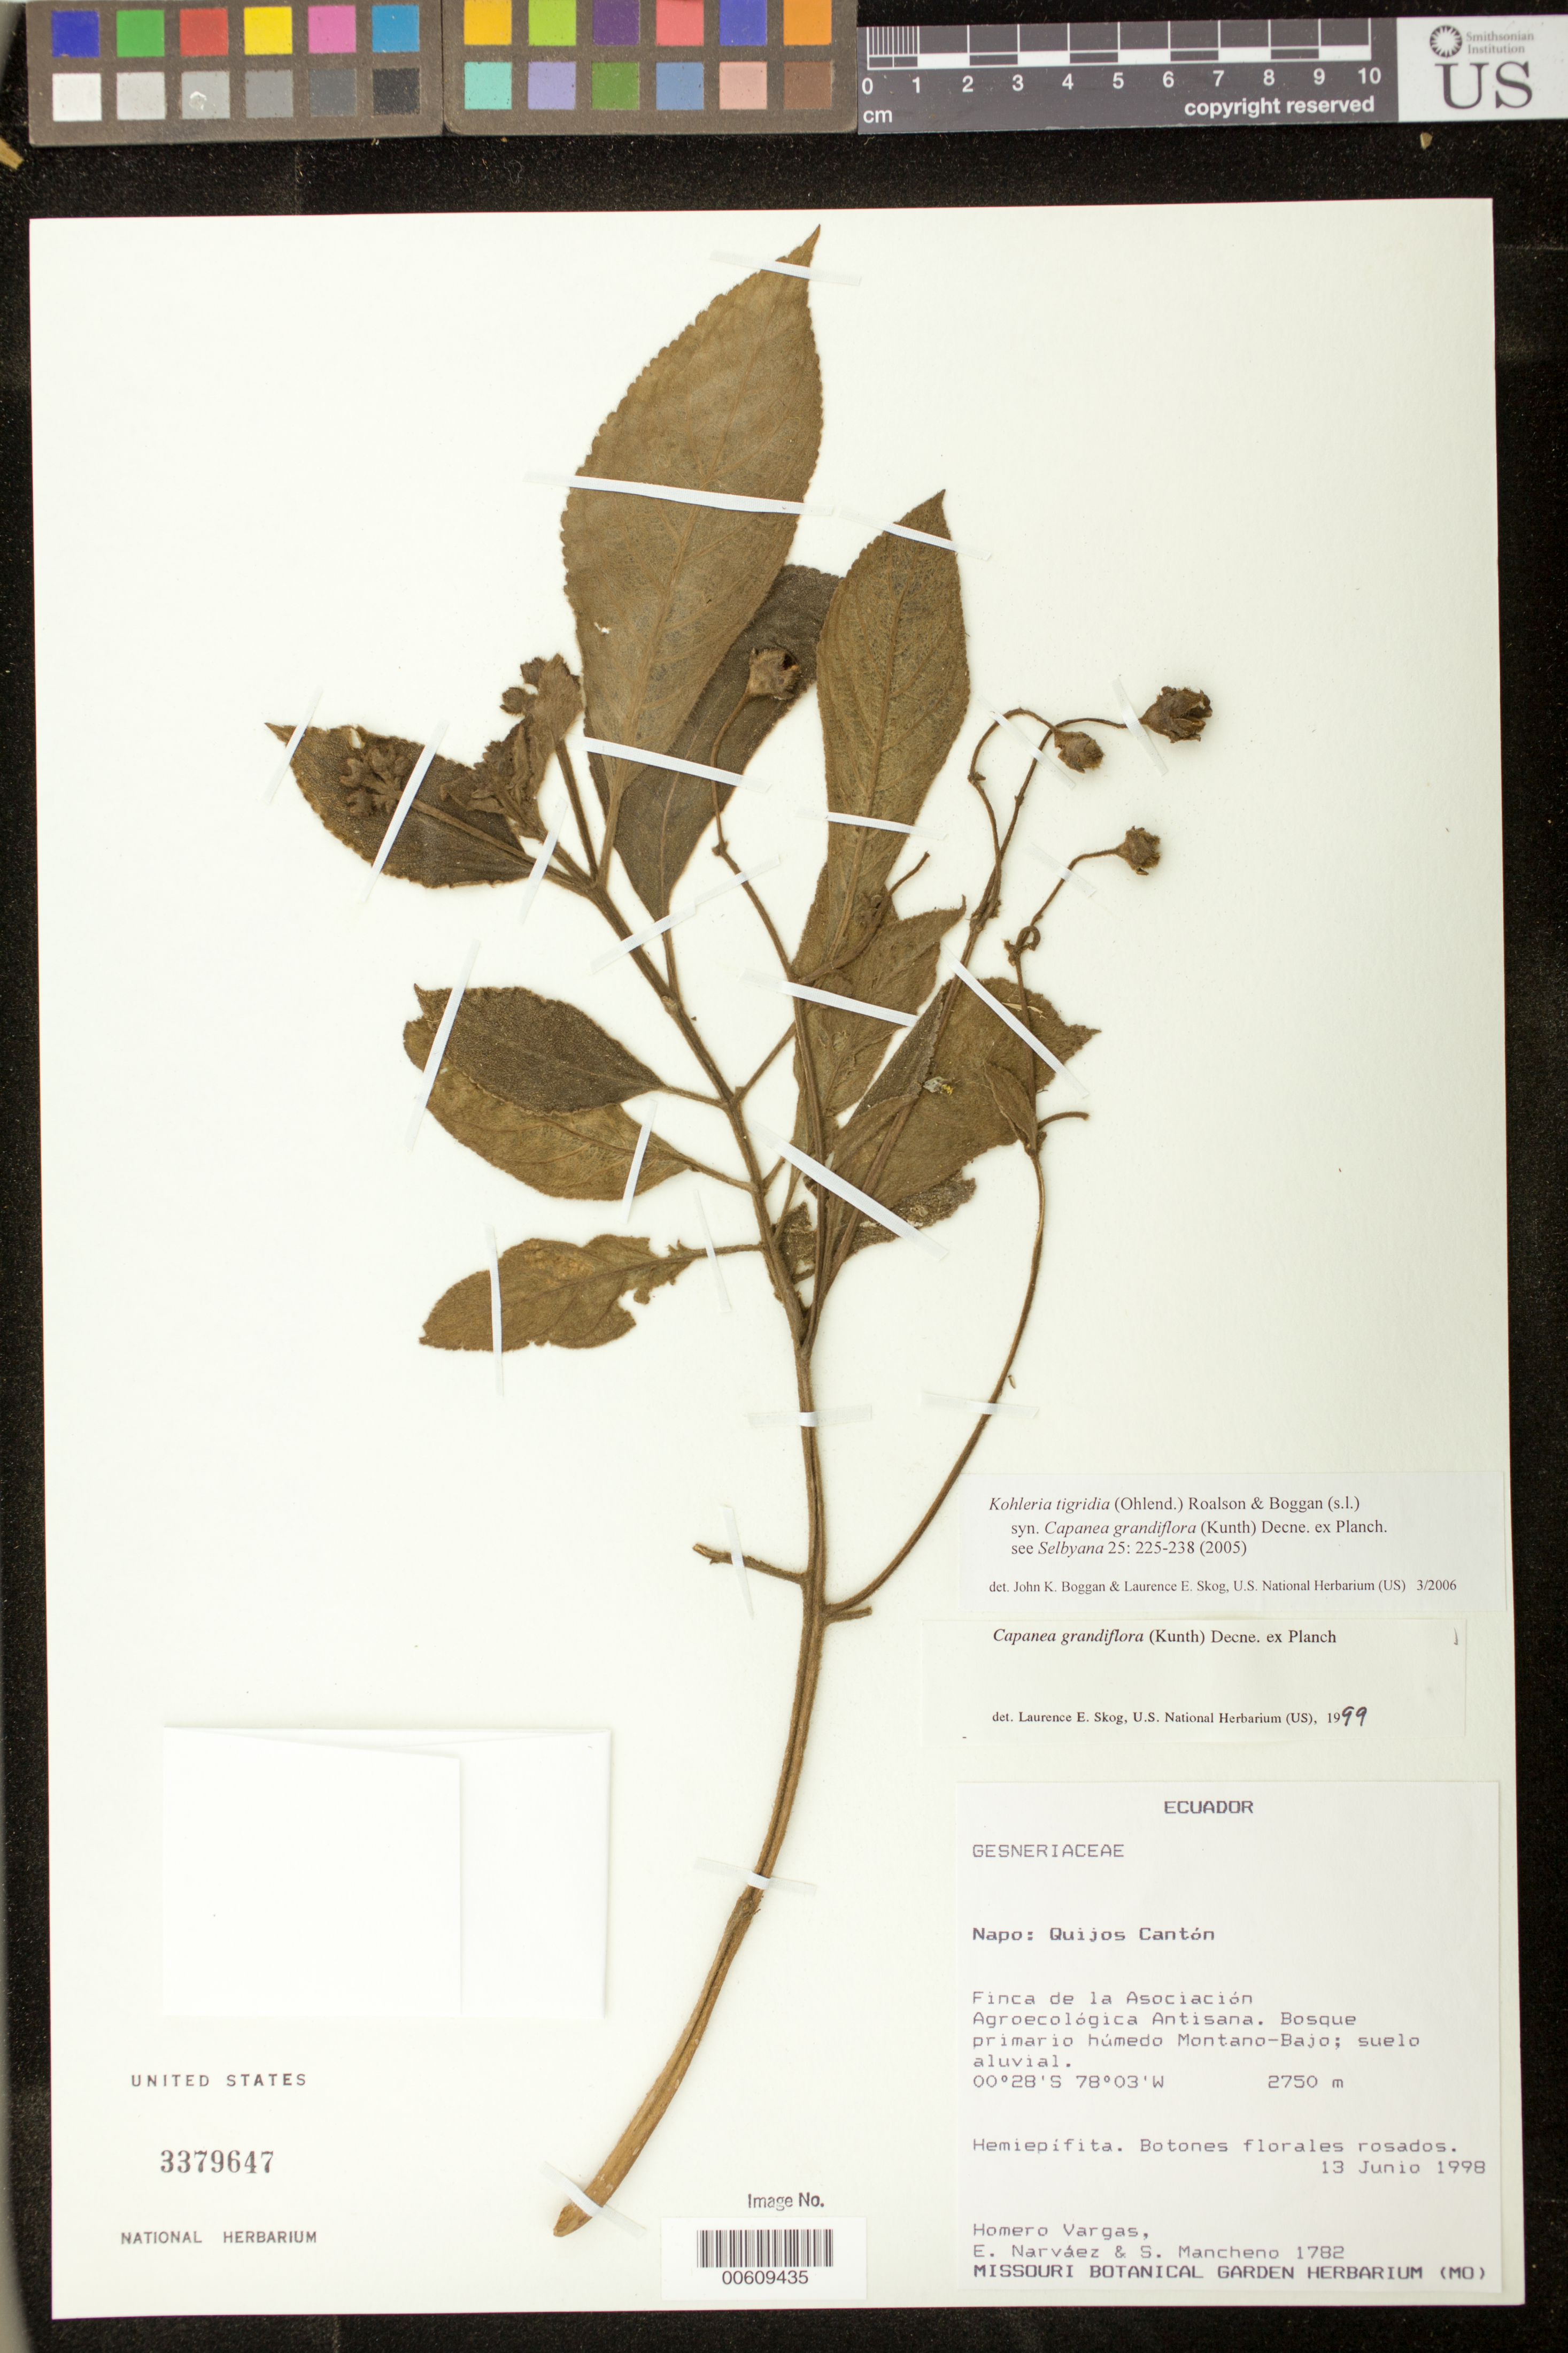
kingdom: Plantae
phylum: Tracheophyta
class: Magnoliopsida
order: Lamiales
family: Gesneriaceae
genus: Kohleria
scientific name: Kohleria tigridia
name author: (Ohlend.) Roalson & Boggan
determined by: Boggan, J. K.; Skog, L. E.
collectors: H. Vargas, E. Narváez & S. Mancheno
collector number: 1782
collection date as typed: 13 Jun 1998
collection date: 1998-06-13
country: Ecuador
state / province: Napo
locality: Quijos Cantón; Finca de la Asociación Agroecológica Antisana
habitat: Bosque primario húmedo montano-bajo; suelo aluvial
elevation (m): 2750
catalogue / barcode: US 3379647